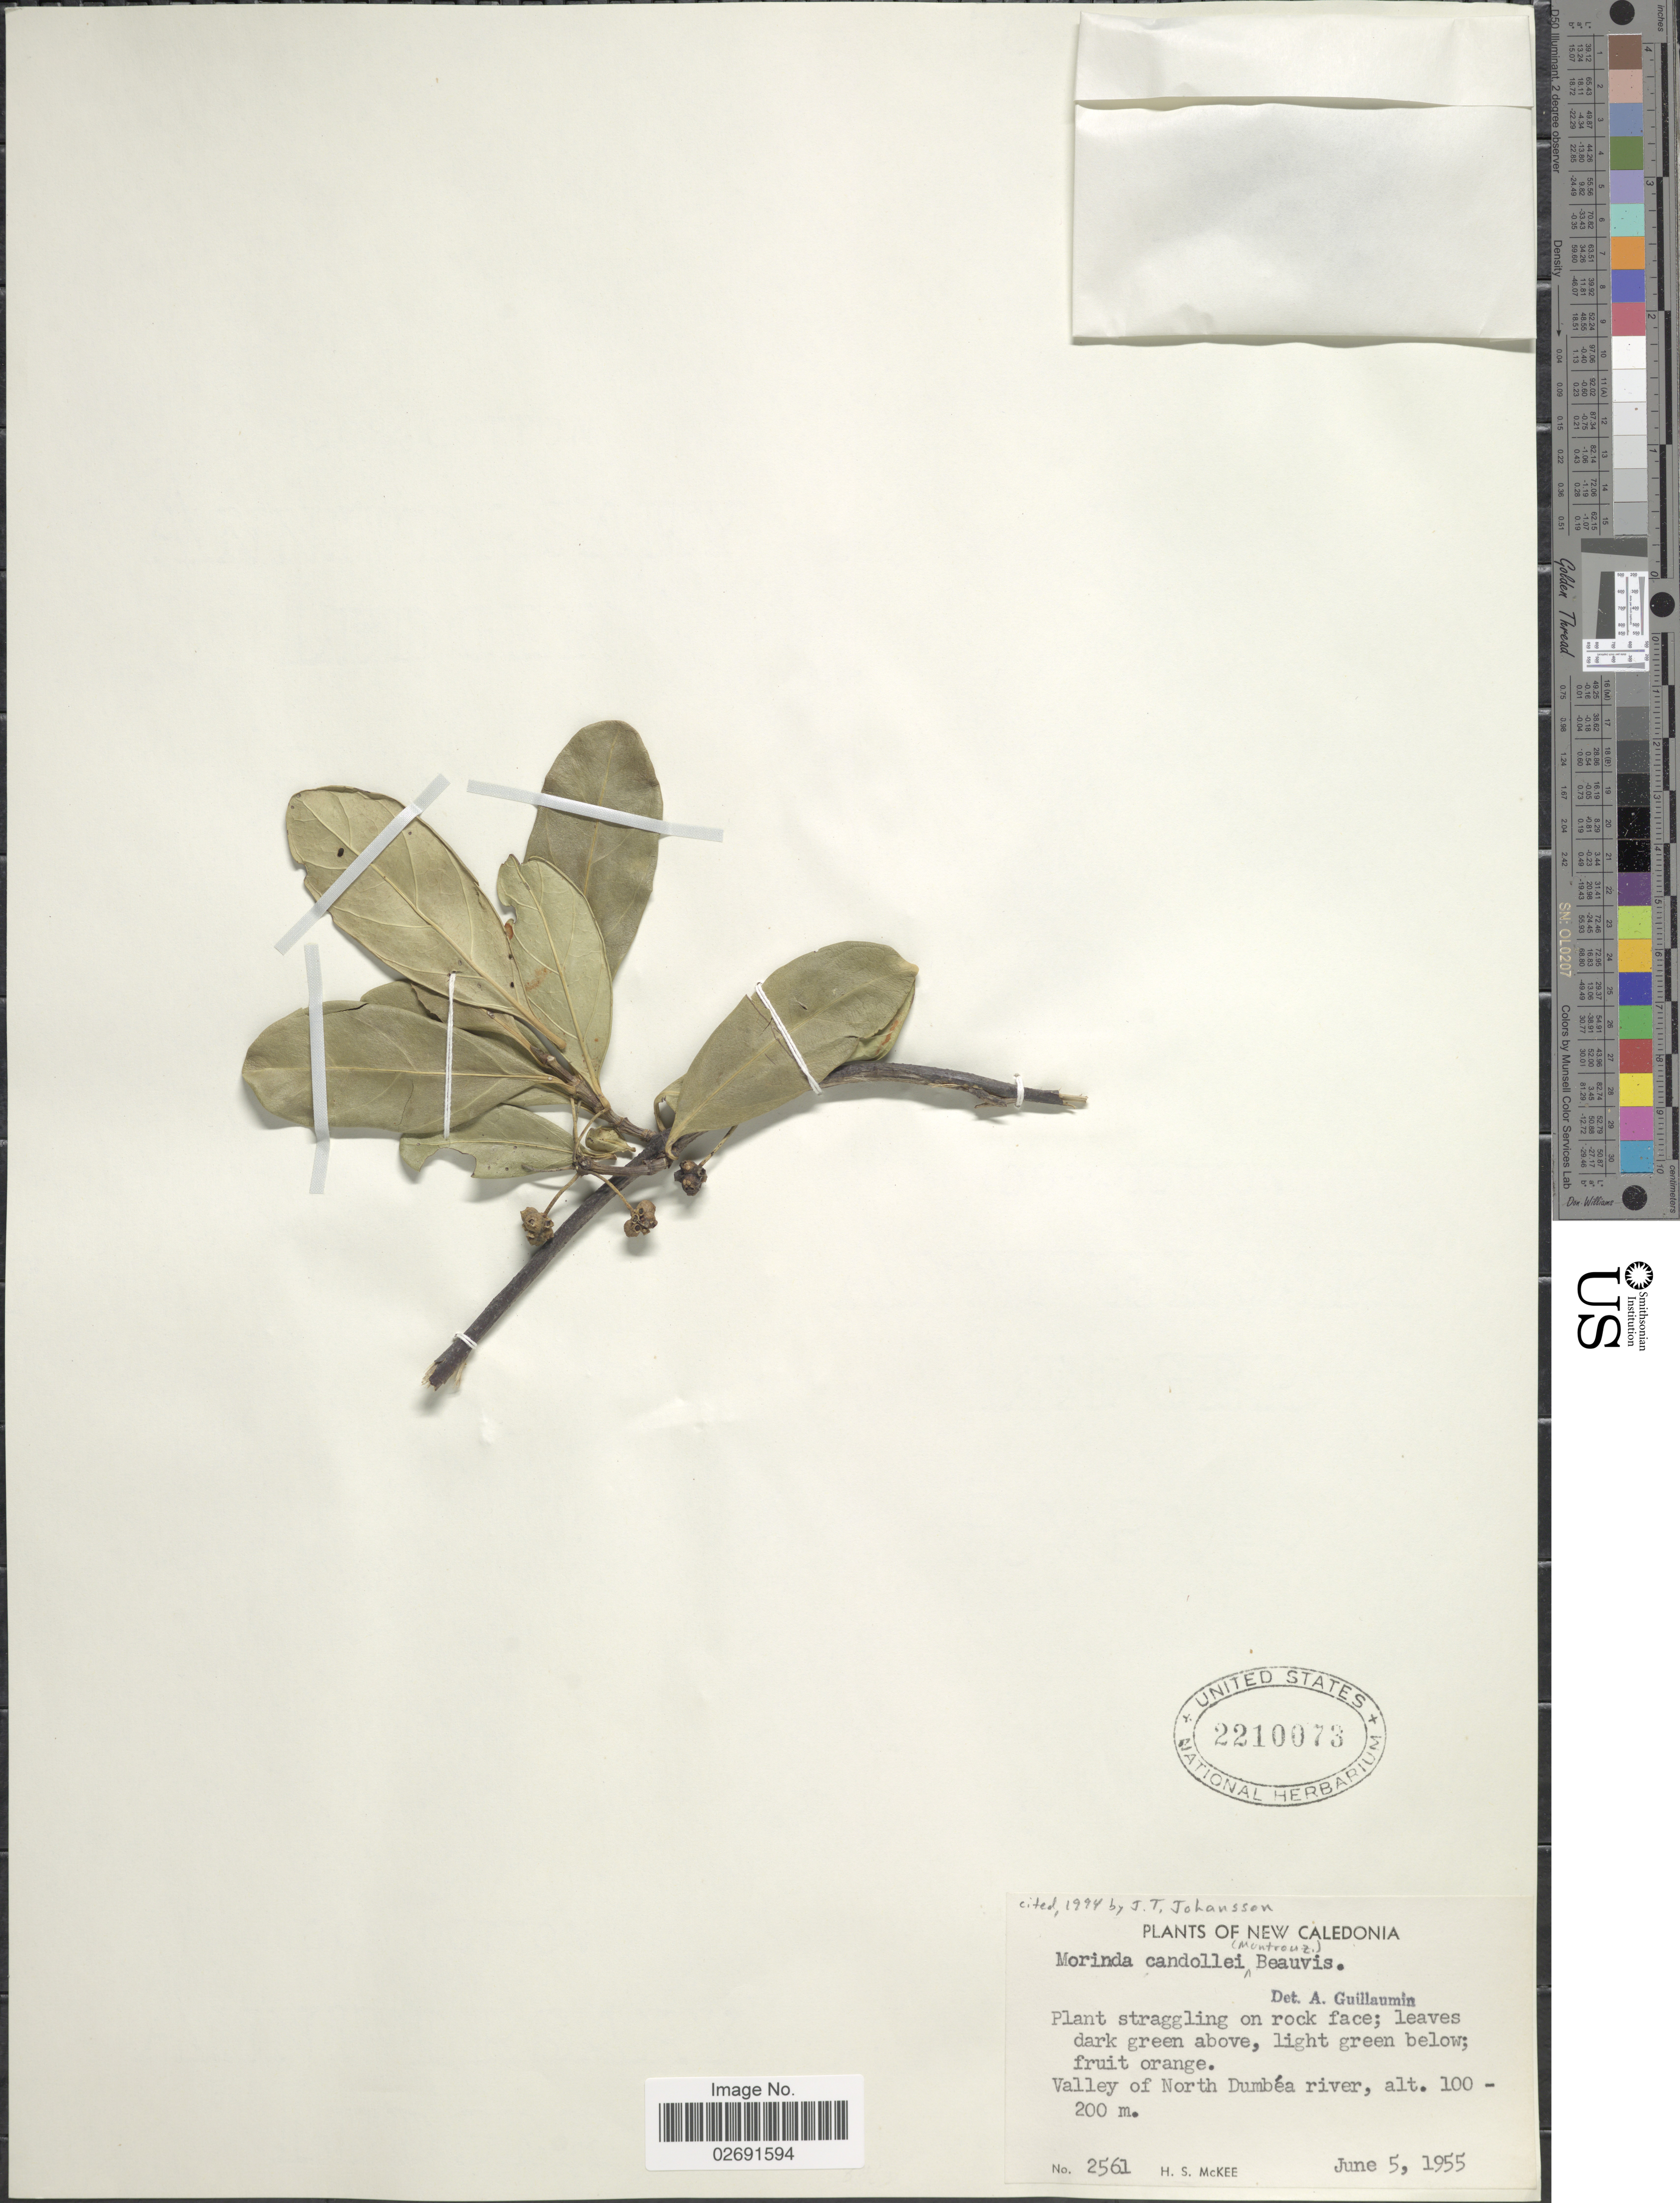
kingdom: Plantae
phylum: Tracheophyta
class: Magnoliopsida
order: Gentianales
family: Rubiaceae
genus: Gynochthodes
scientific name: Gynochthodes candollei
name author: (Montrouz.) Razafim. & B. Bremer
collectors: H. S. McKee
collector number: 2561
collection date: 1955-06-05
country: New Caledonia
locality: Valley of North Dumbea river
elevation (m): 100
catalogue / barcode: US 2210073